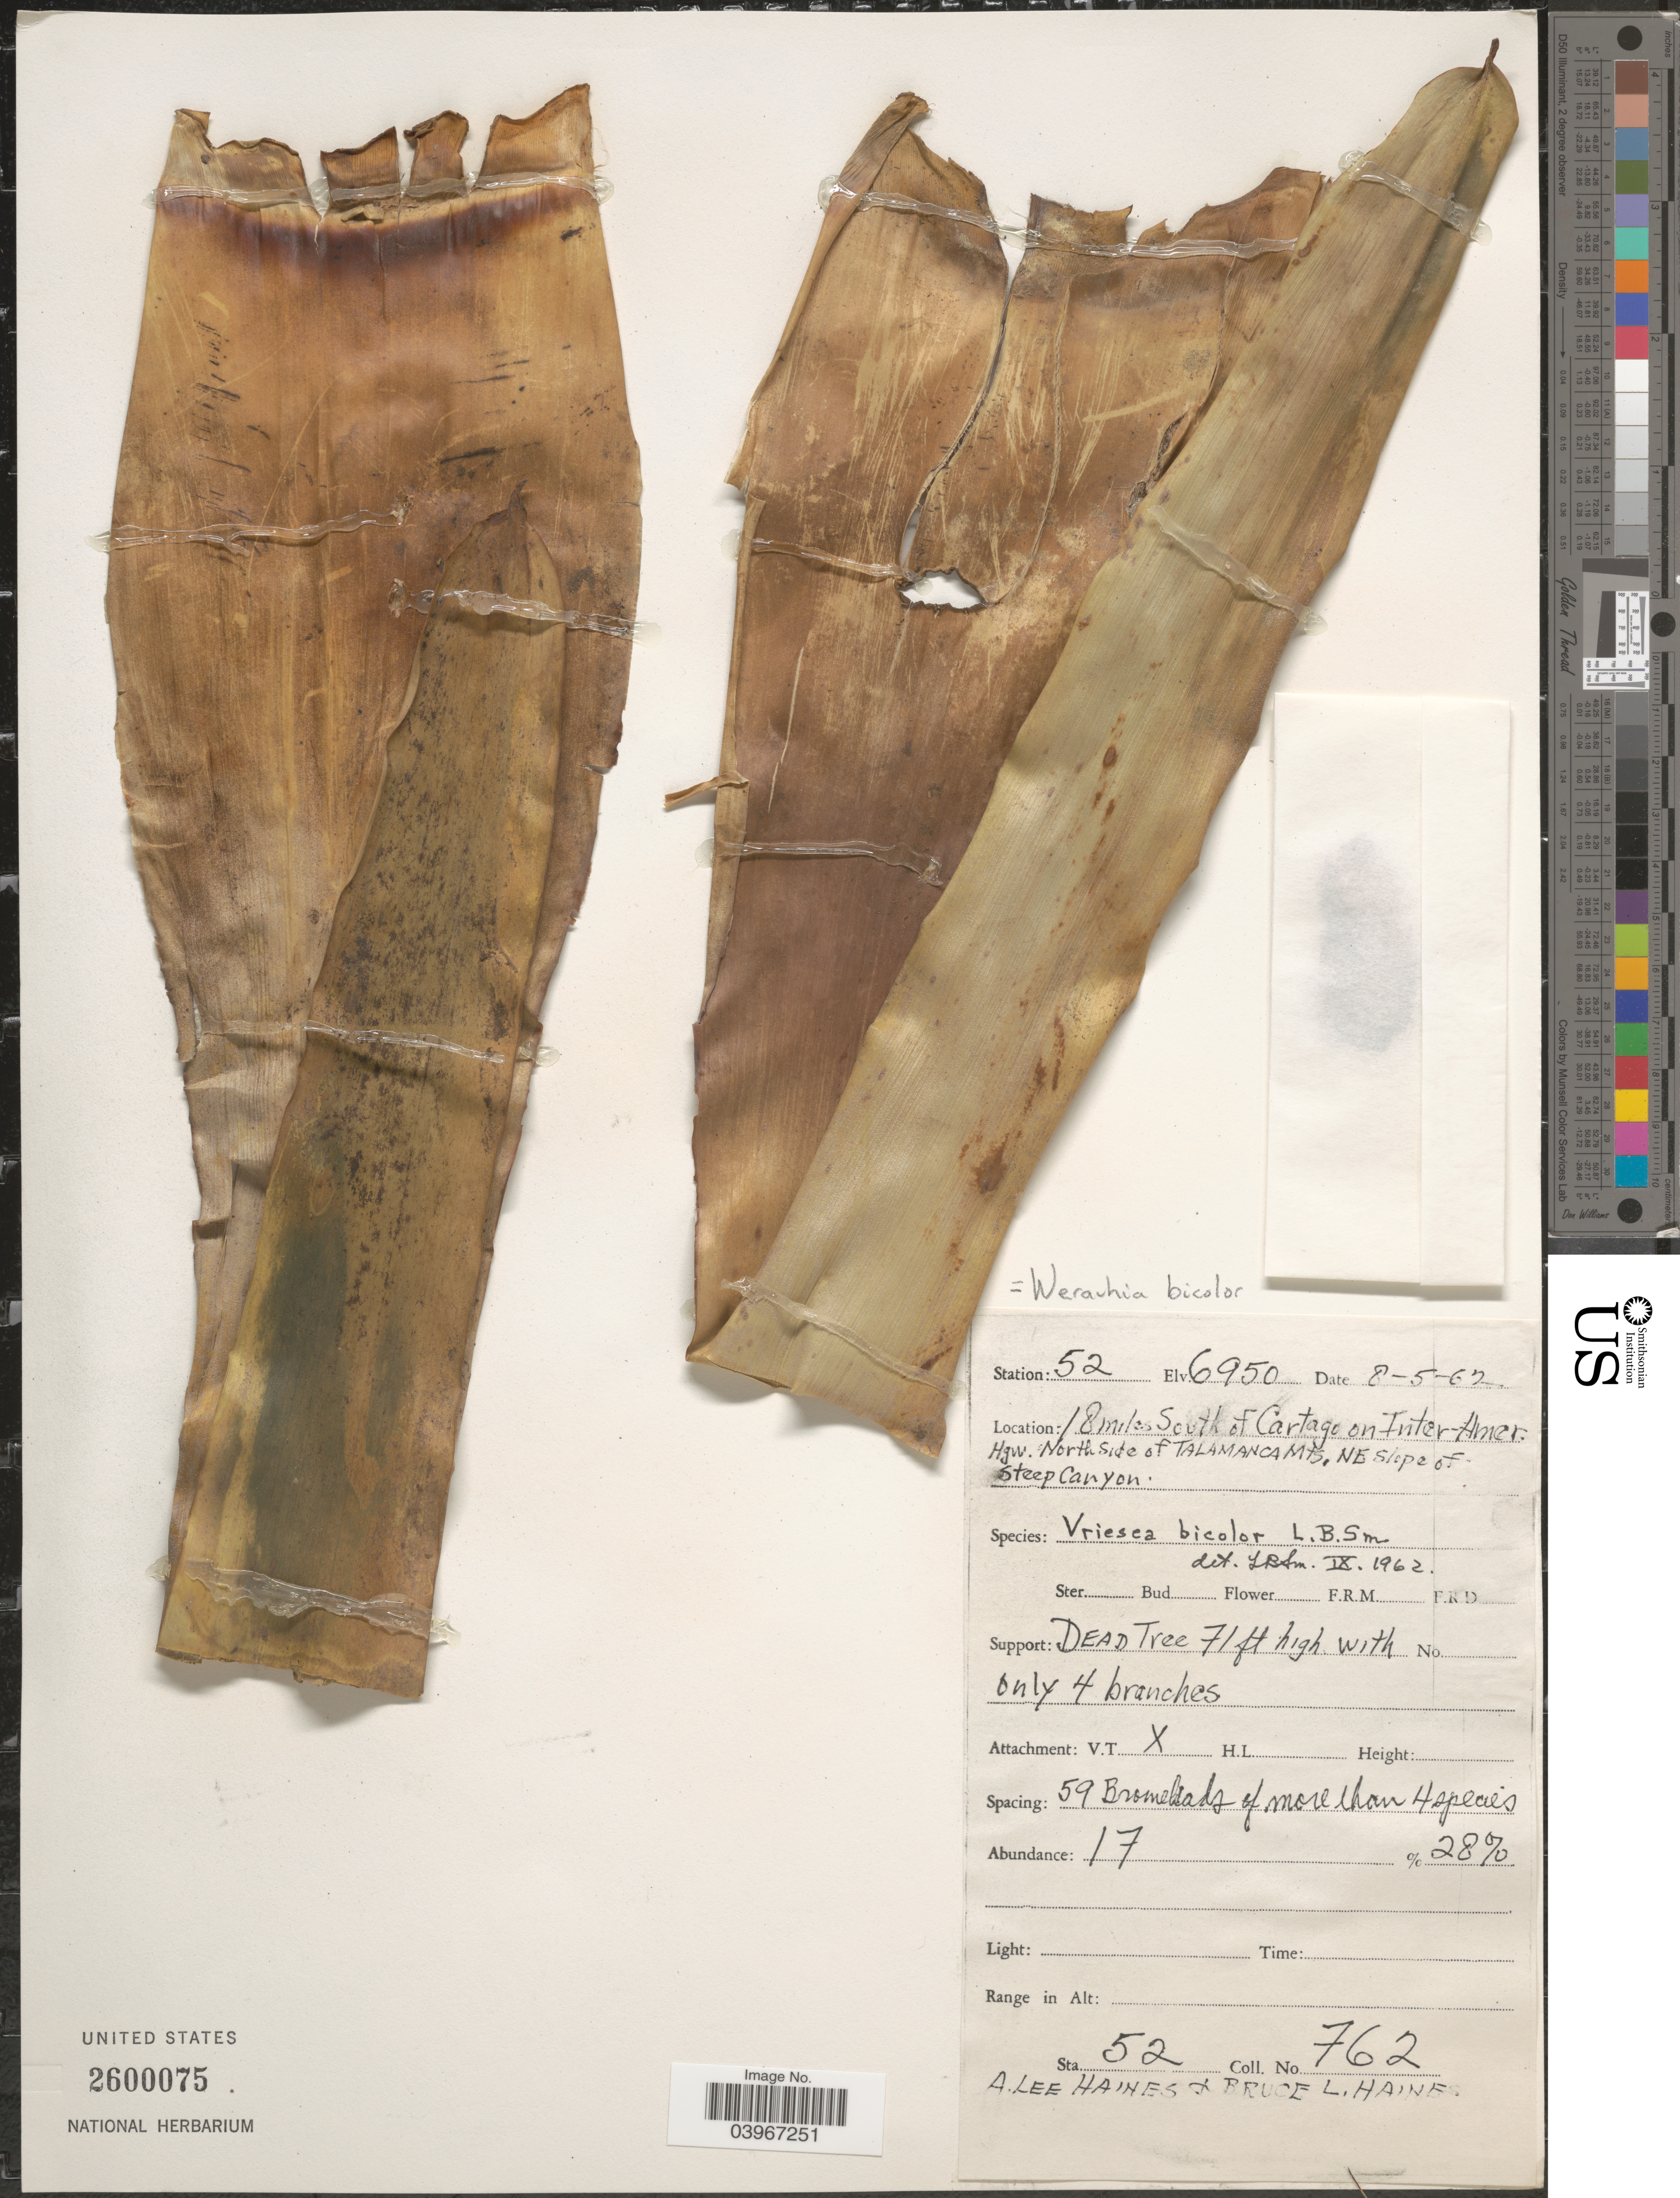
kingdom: Plantae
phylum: Tracheophyta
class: Liliopsida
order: Poales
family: Bromeliaceae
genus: Werauhia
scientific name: Werauhia bicolor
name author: (L.B. Sm.) J.R. Grant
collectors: A. L. Haines & B. L. Haines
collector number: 762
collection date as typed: Transcribed d/m/y: 8/5/62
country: Costa Rica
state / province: Cartago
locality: Station: 52. 18 miles south of Cartago on Inter Amer. Hwy. North Side of Talamanca Mts., NE slope of steep canyon.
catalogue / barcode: US 2600075